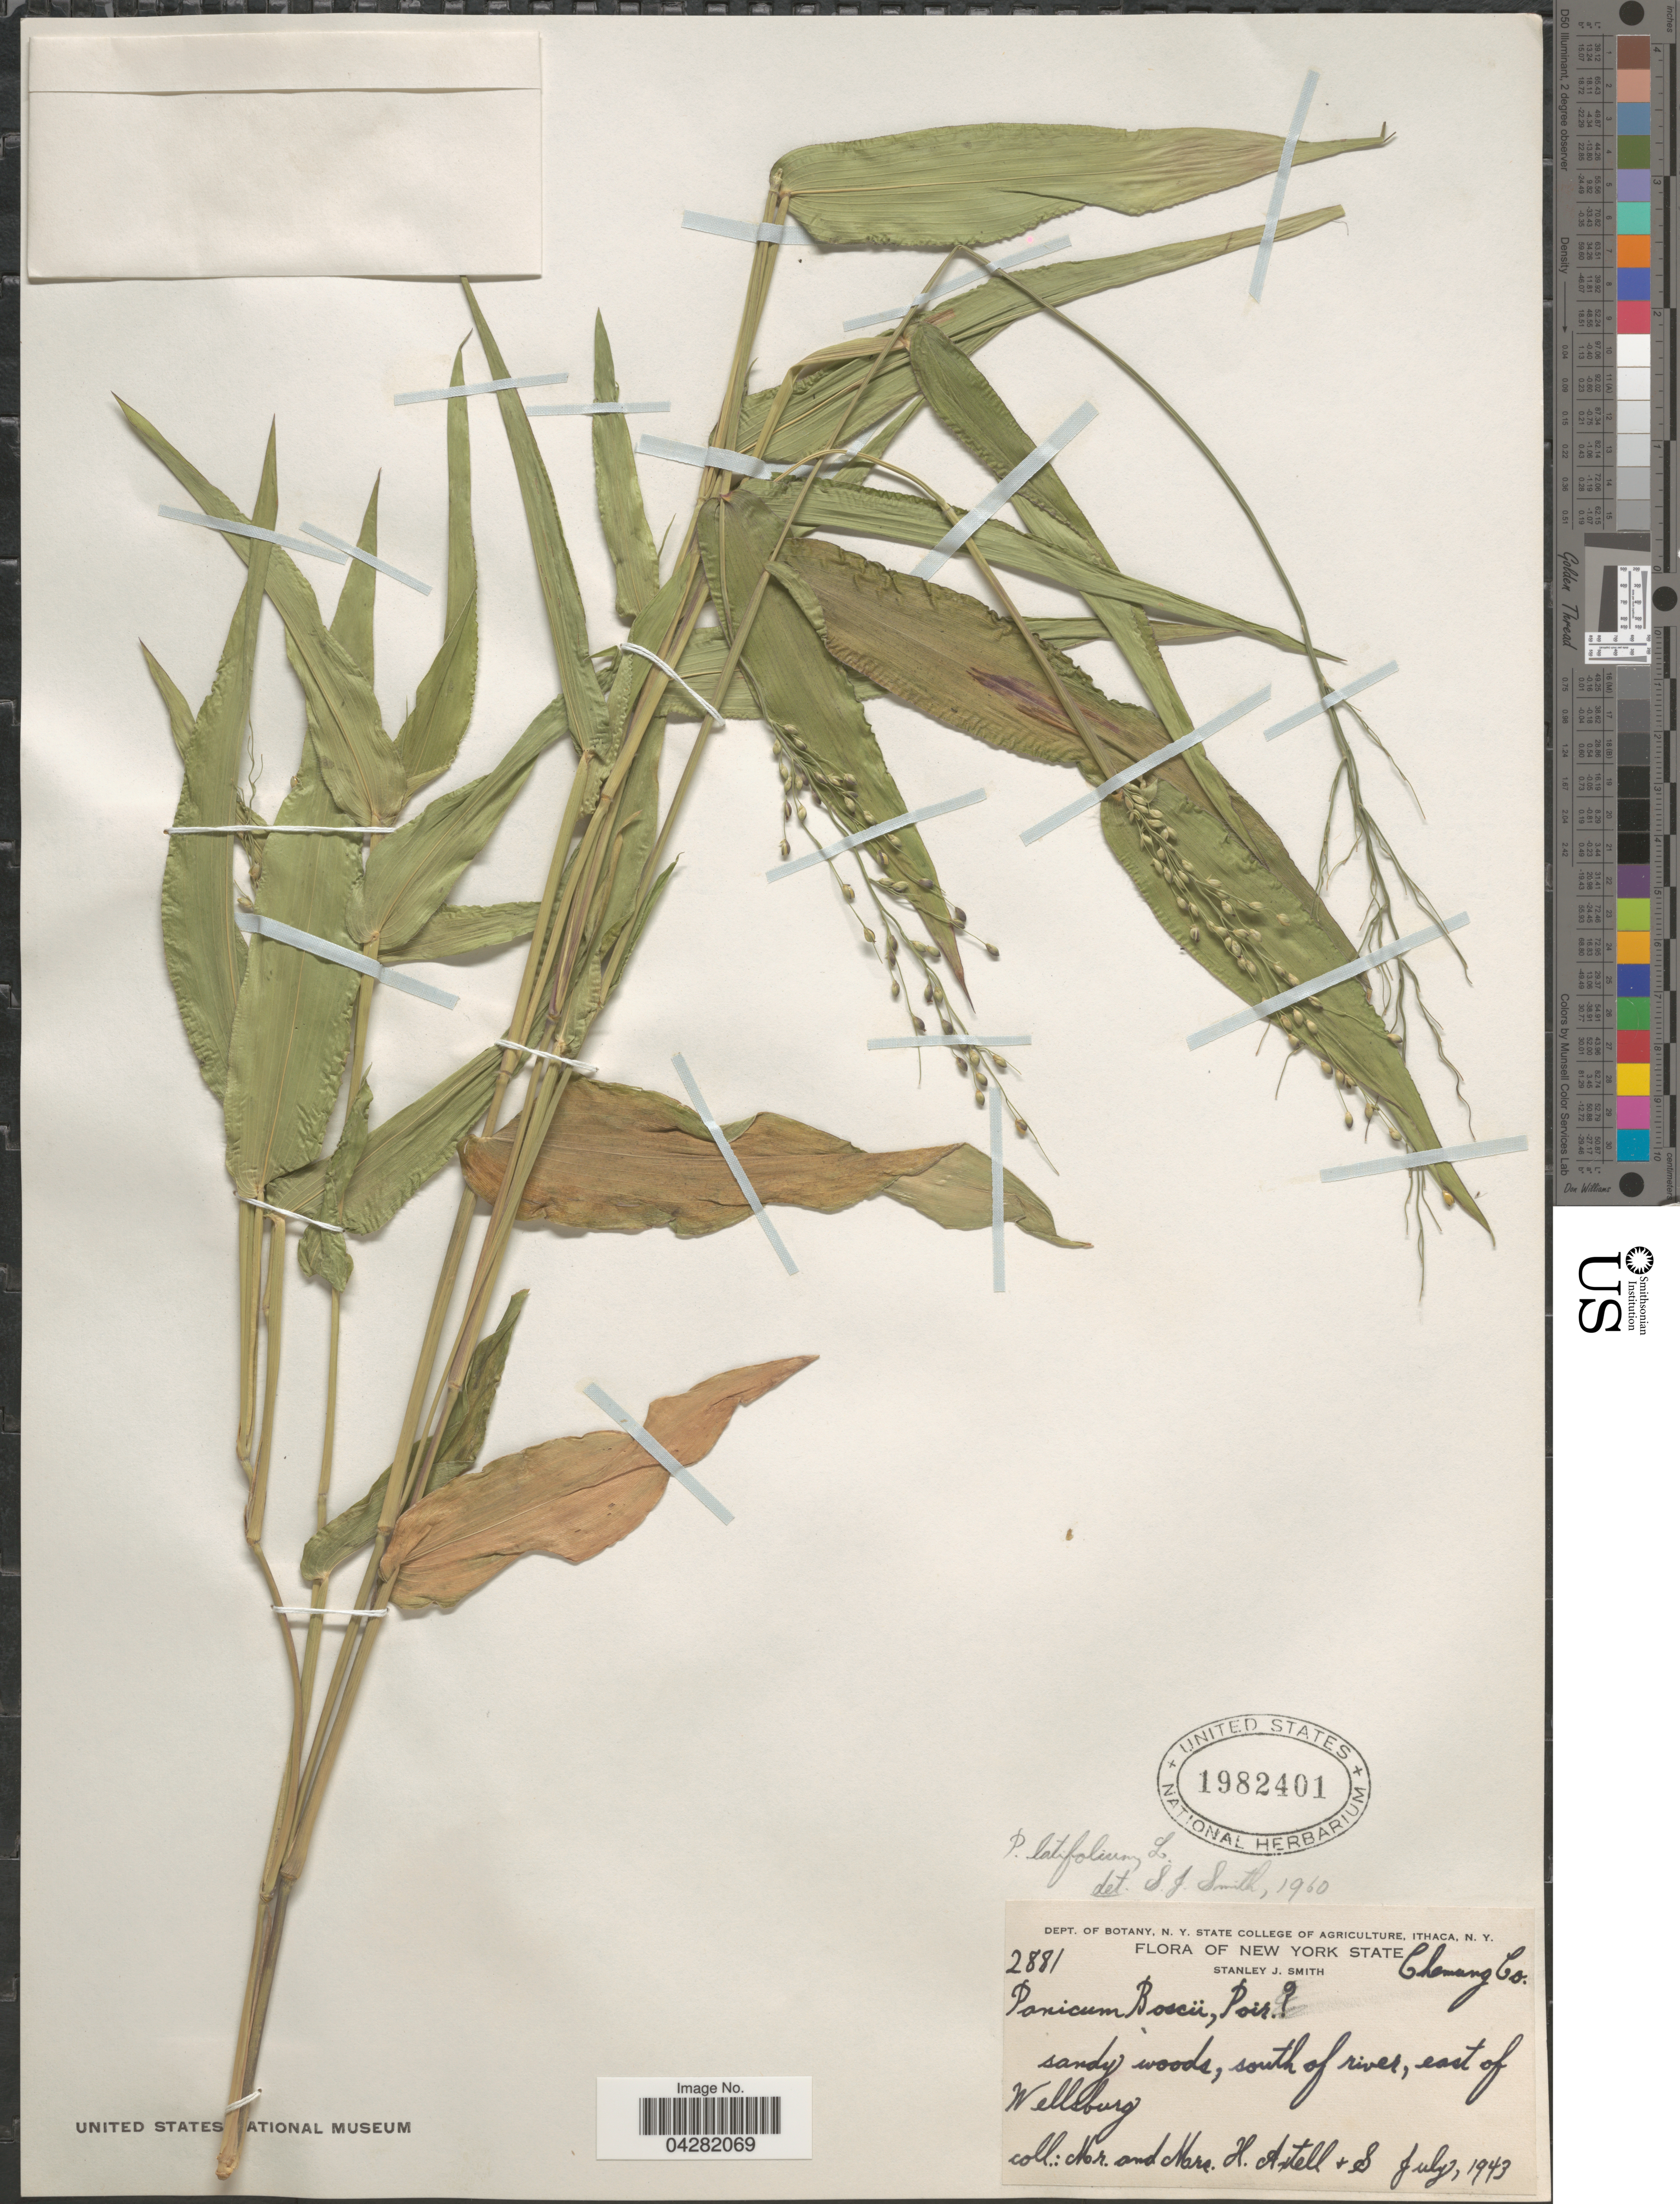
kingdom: Plantae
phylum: Tracheophyta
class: Liliopsida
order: Poales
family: Poaceae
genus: Dichanthelium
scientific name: Dichanthelium latifolium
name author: (L.) Harvill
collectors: Axtell, H. H., H. Axtell & S. Smith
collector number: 2881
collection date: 1943-07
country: United States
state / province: New York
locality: Chemung Co. South of river, east of Wellsburg.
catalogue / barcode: US 1982401